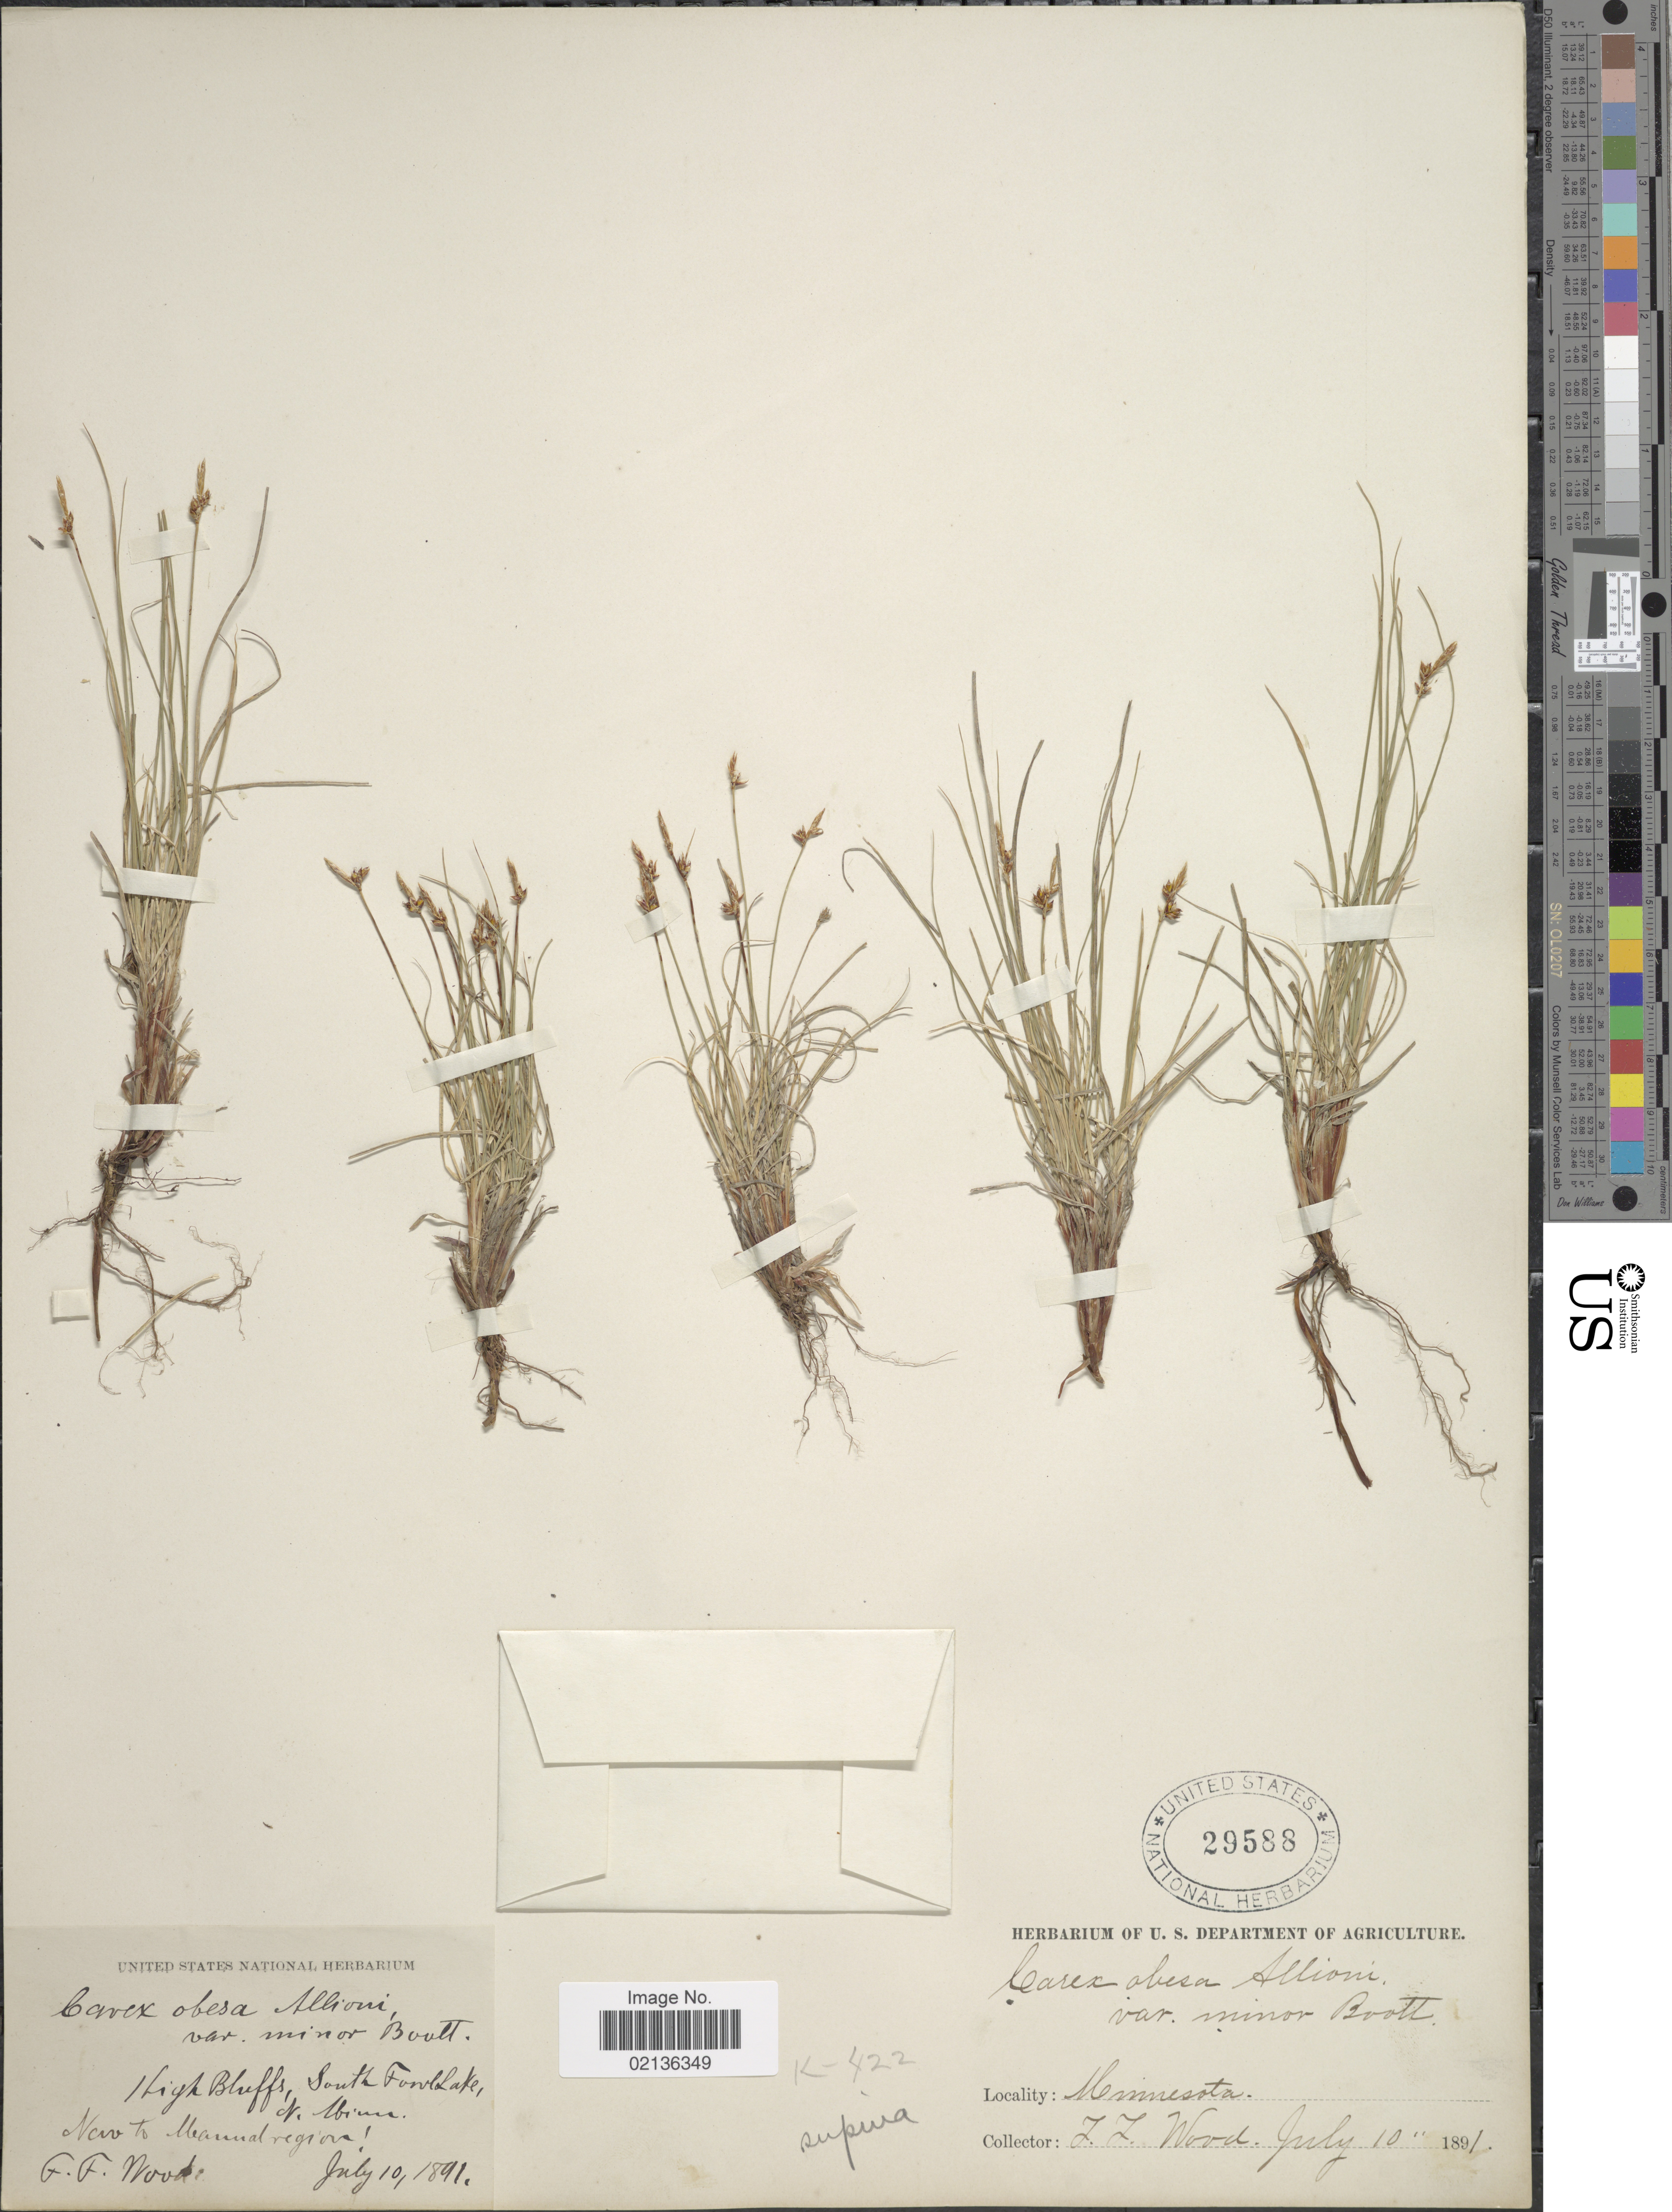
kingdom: Plantae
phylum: Tracheophyta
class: Liliopsida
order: Poales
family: Cyperaceae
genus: Carex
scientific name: Carex supina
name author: Willd. ex Wahlenb.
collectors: F. Wood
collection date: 1891-07-10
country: United States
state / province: Minnesota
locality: High Bluffs, South Fowl Lake, N. Minn.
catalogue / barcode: US 29588